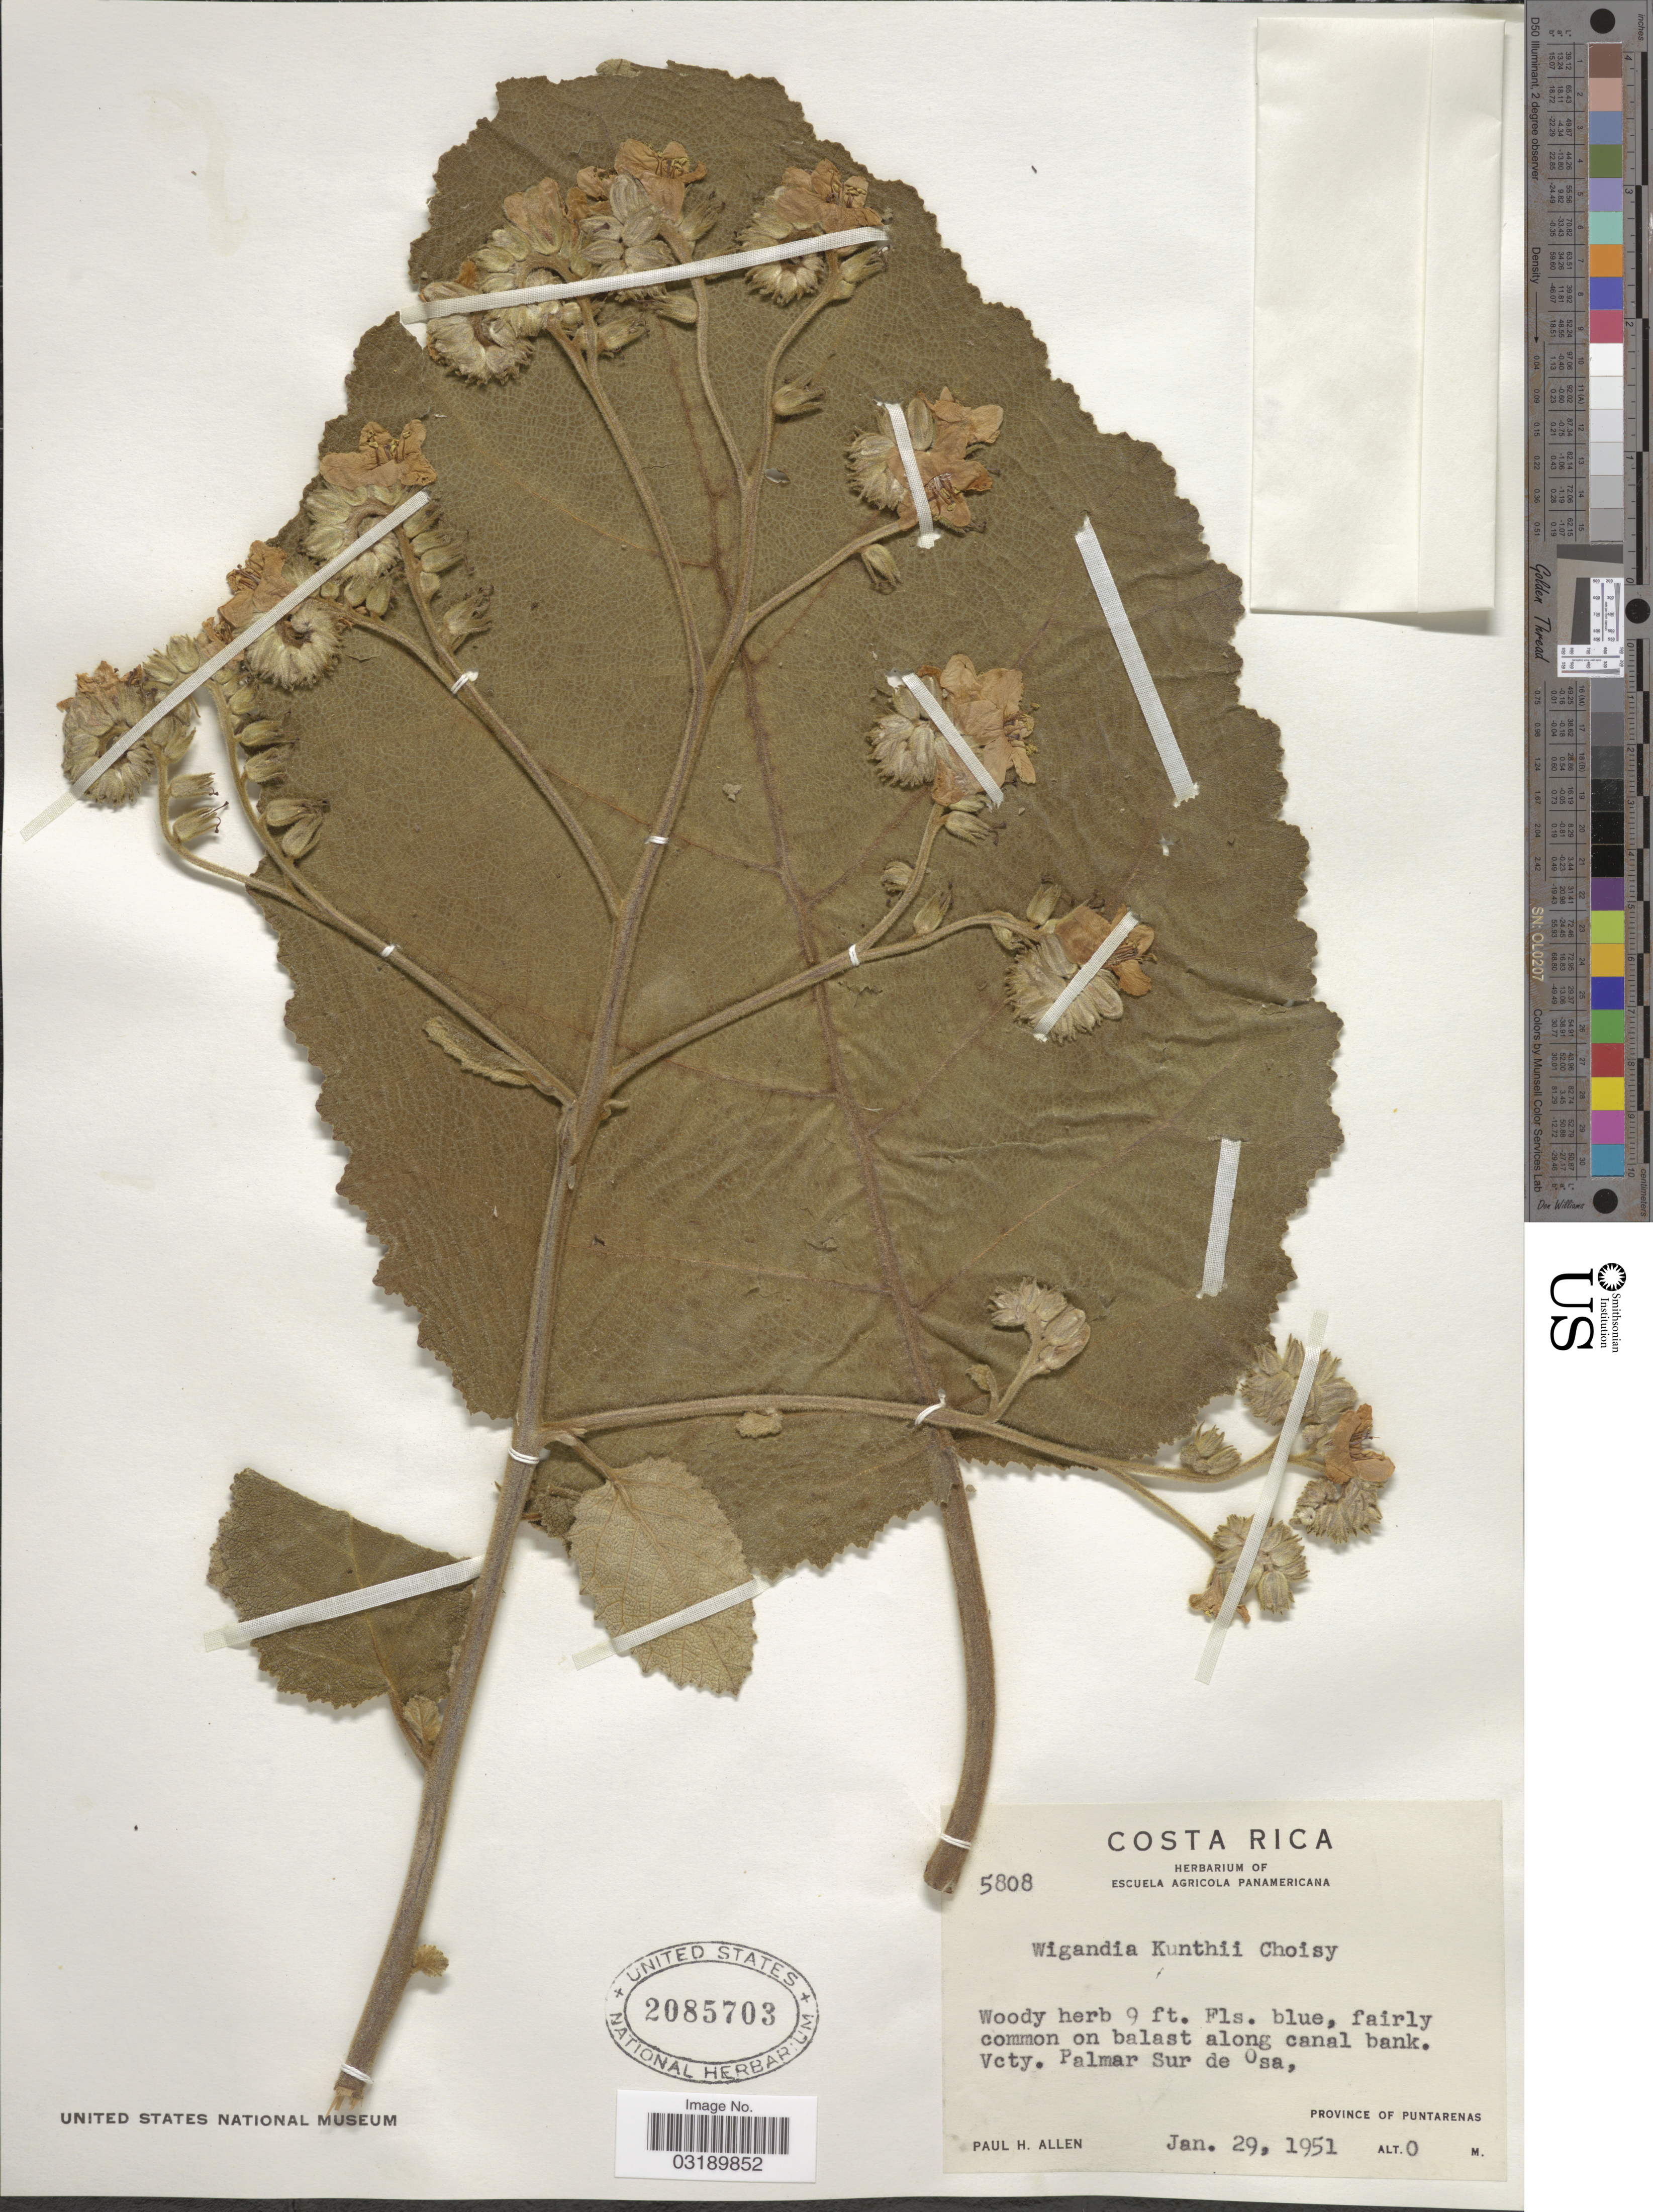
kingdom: Plantae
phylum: Tracheophyta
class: Magnoliopsida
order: Boraginales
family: Namaceae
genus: Wigandia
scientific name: Wigandia kunthii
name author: Choisy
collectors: P. H. Allen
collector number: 5808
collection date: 1951-01-29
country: Costa Rica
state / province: Puntarenas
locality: On balast along canal bank. Vcty. Palmar Sur de Osa.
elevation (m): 0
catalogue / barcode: US 2085703